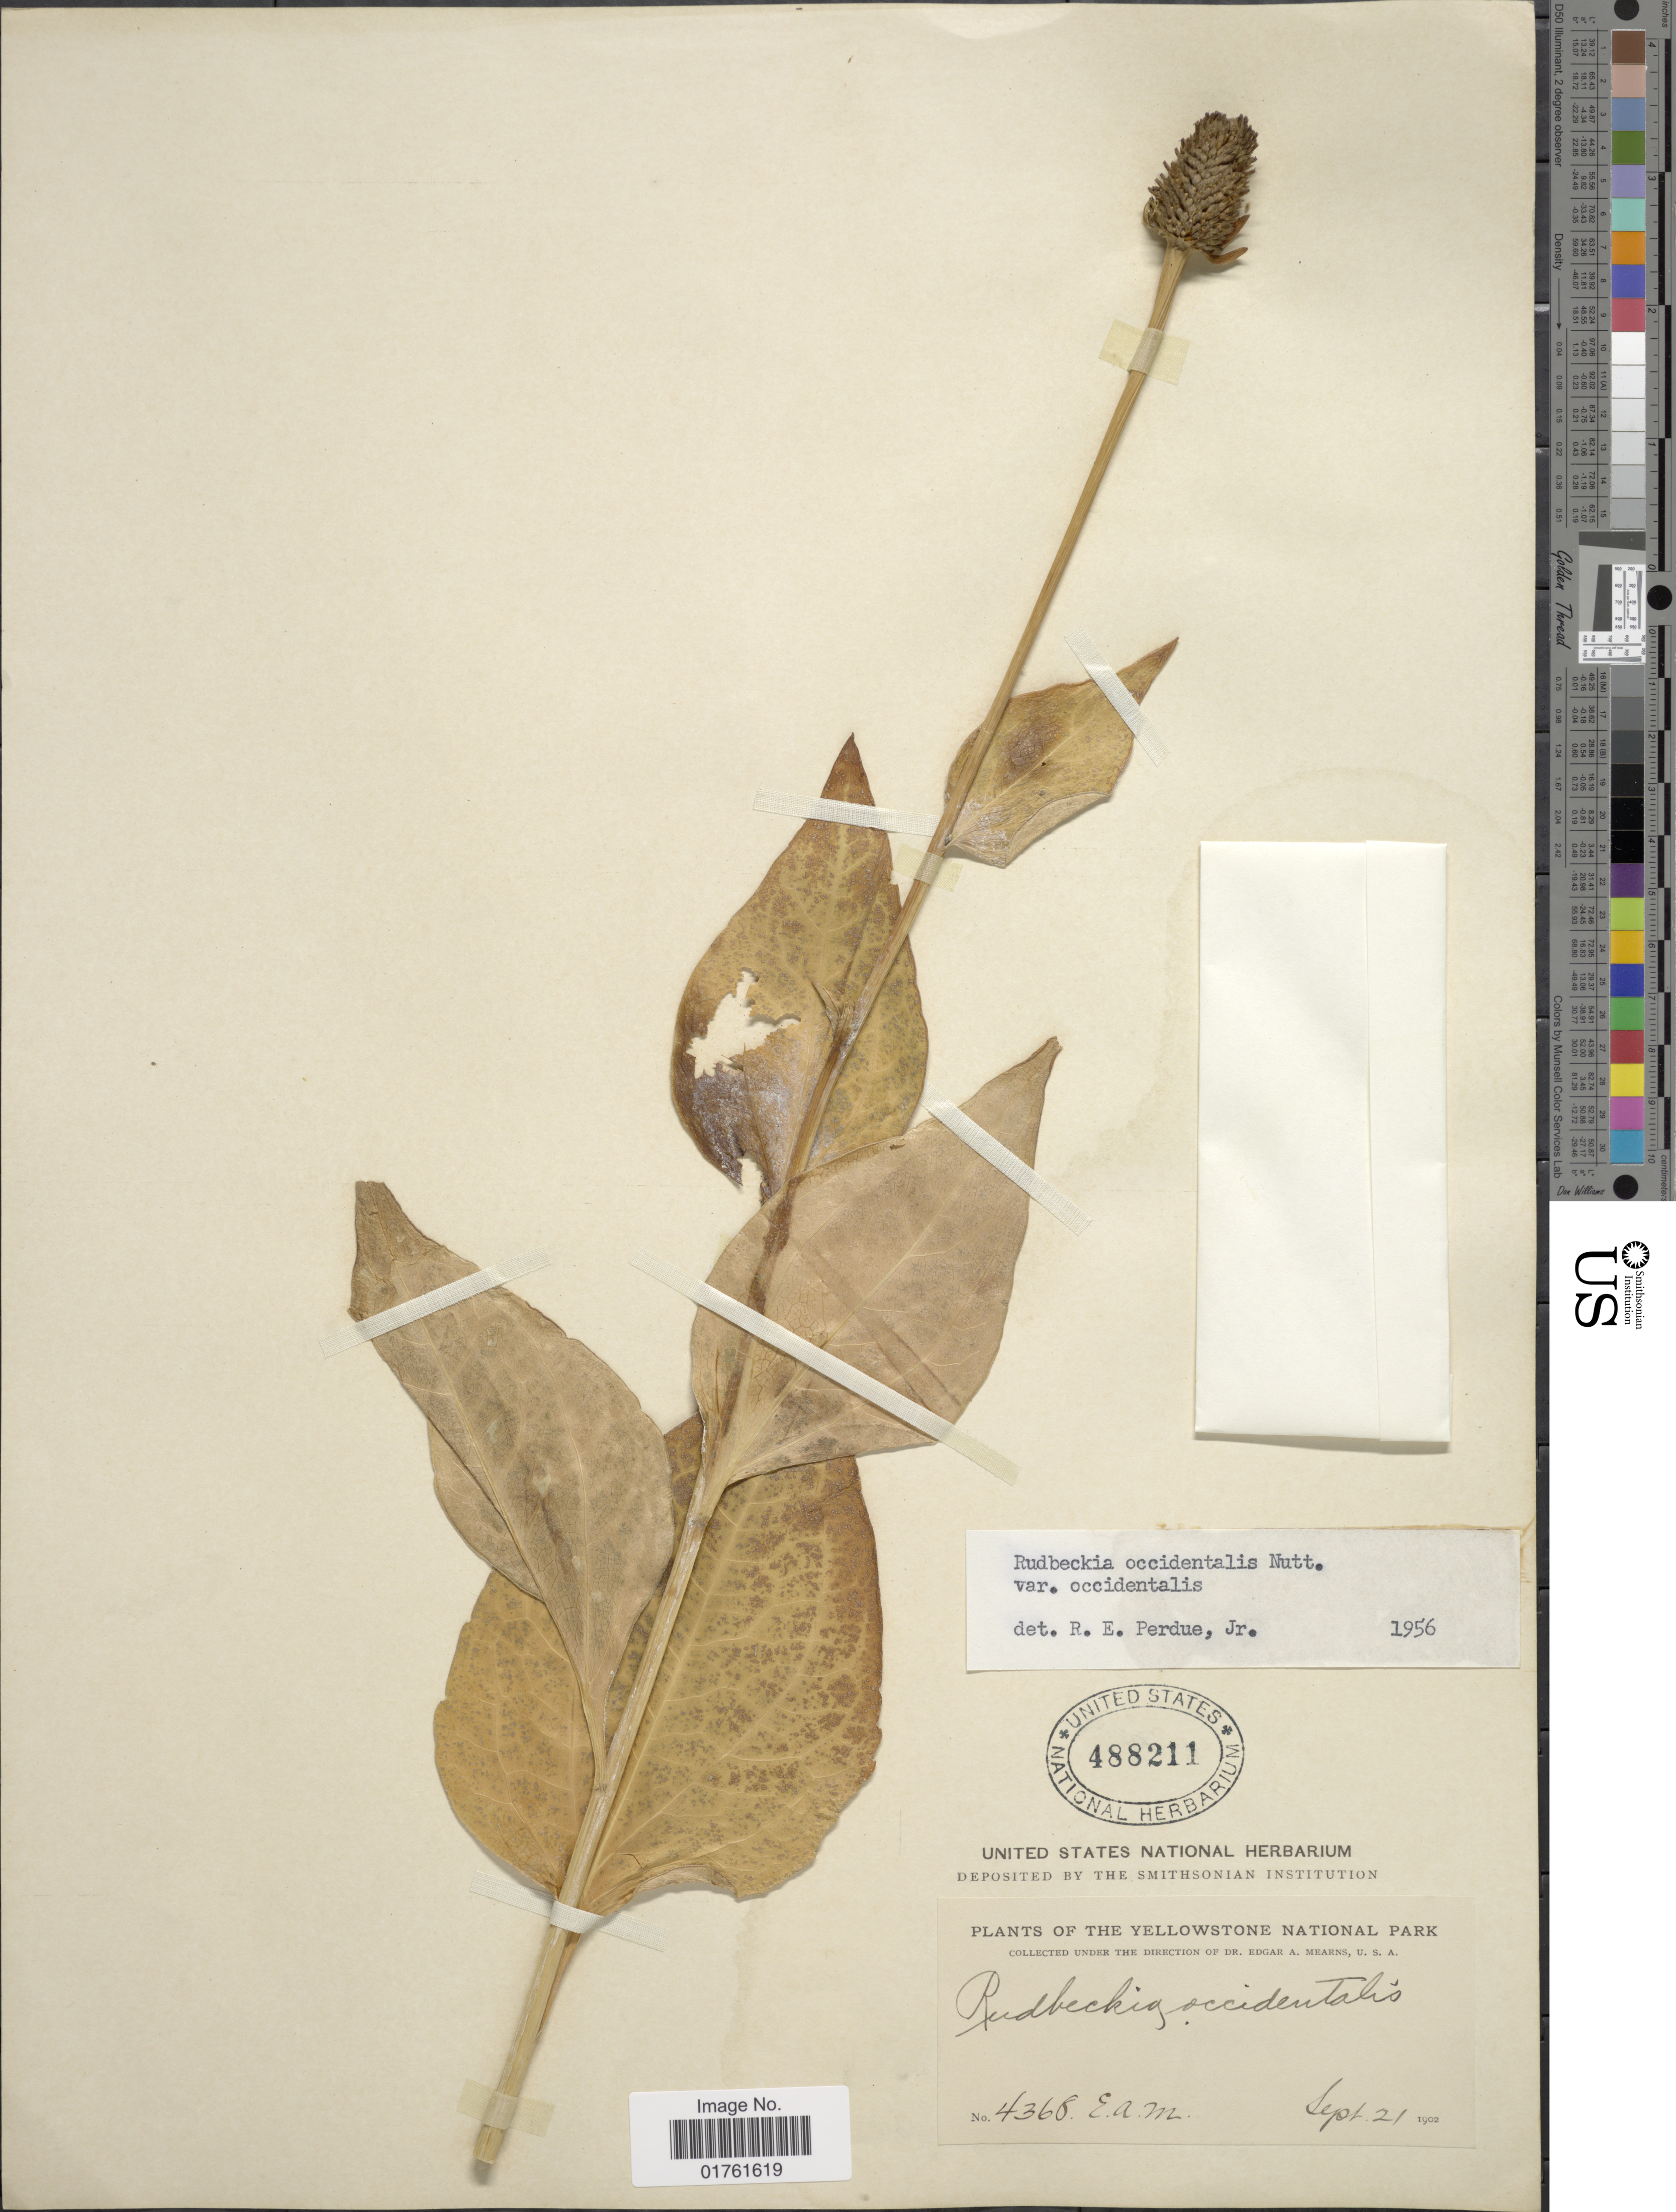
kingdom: Plantae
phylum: Tracheophyta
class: Magnoliopsida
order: Asterales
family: Asteraceae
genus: Rudbeckia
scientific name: Rudbeckia occidentalis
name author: Nutt.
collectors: E. A. Mearns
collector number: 4368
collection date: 1902-09-21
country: United States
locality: The Yellowstone National Park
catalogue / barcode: US 488211